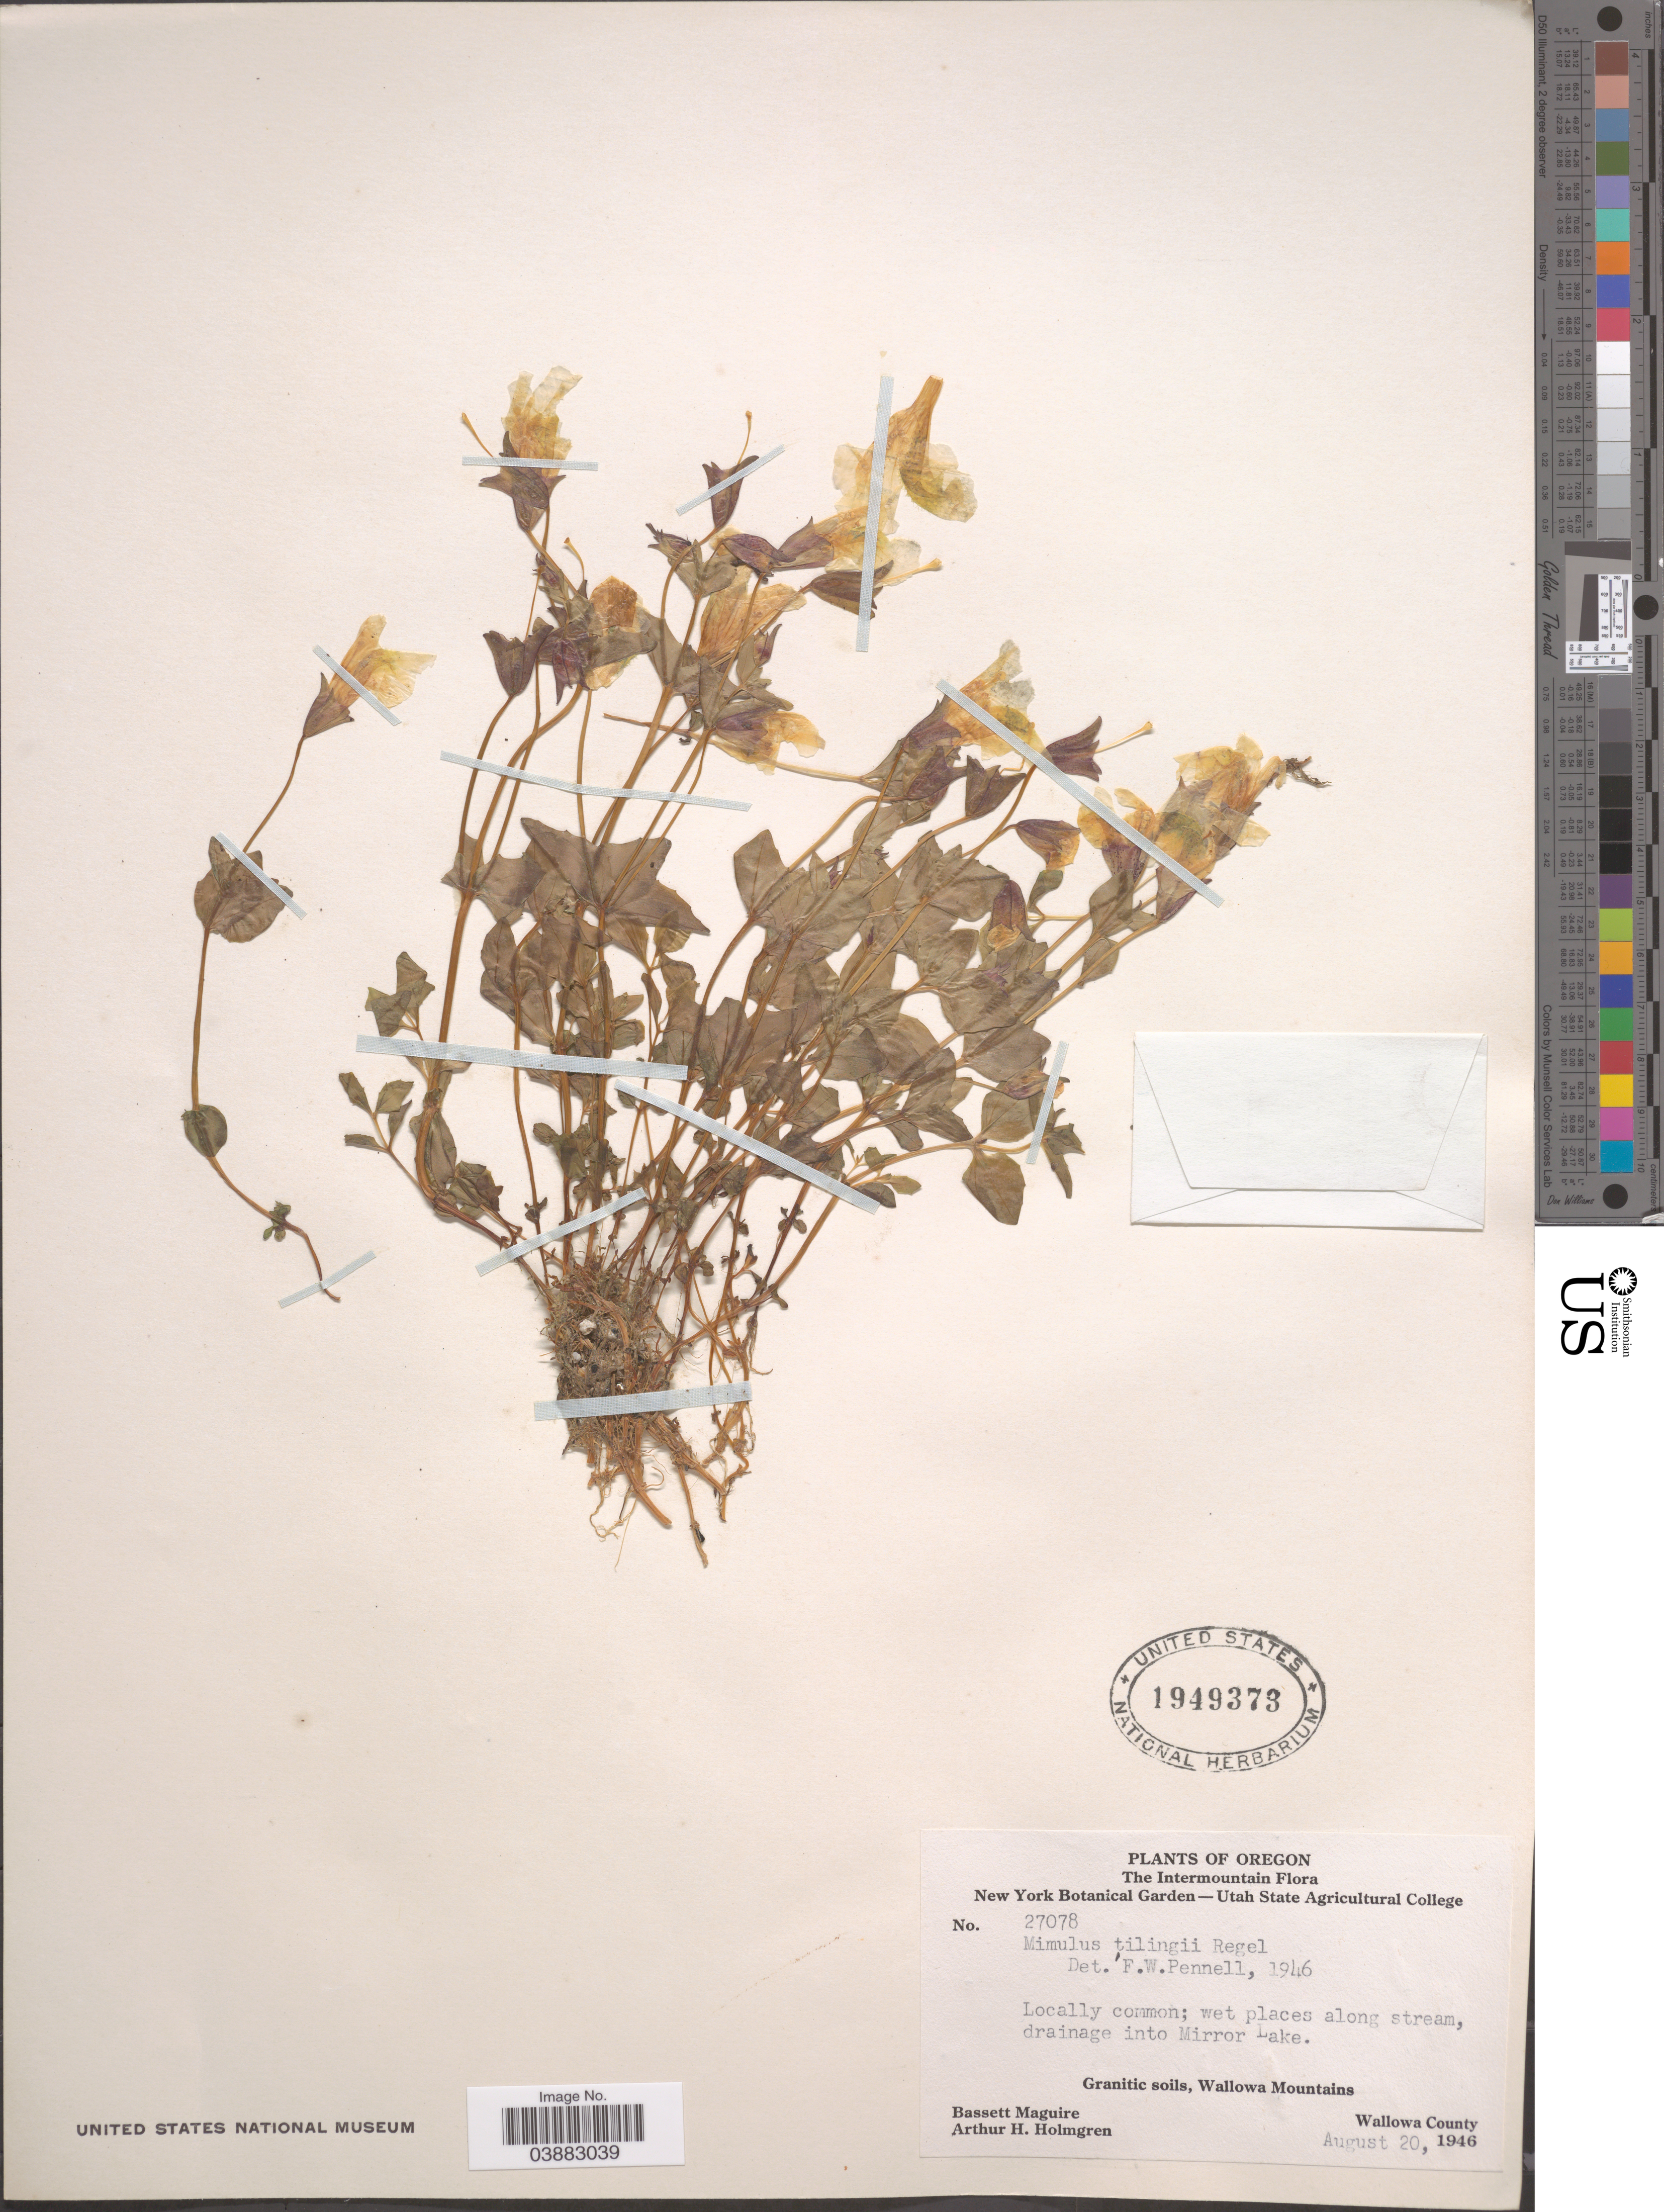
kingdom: Plantae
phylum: Tracheophyta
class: Magnoliopsida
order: Lamiales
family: Phrymaceae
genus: Mimulus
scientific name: Mimulus tilingii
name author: Regel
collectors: B. Maguire & A. H. Holmgren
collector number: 27078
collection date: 1946-08-20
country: United States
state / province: Oregon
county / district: Wallowa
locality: The Intermountain. Wet places along stream, drainage into Mirror Lake. Granitic soils, Wallowa Mountains. Wallowa County.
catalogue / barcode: US 1949373